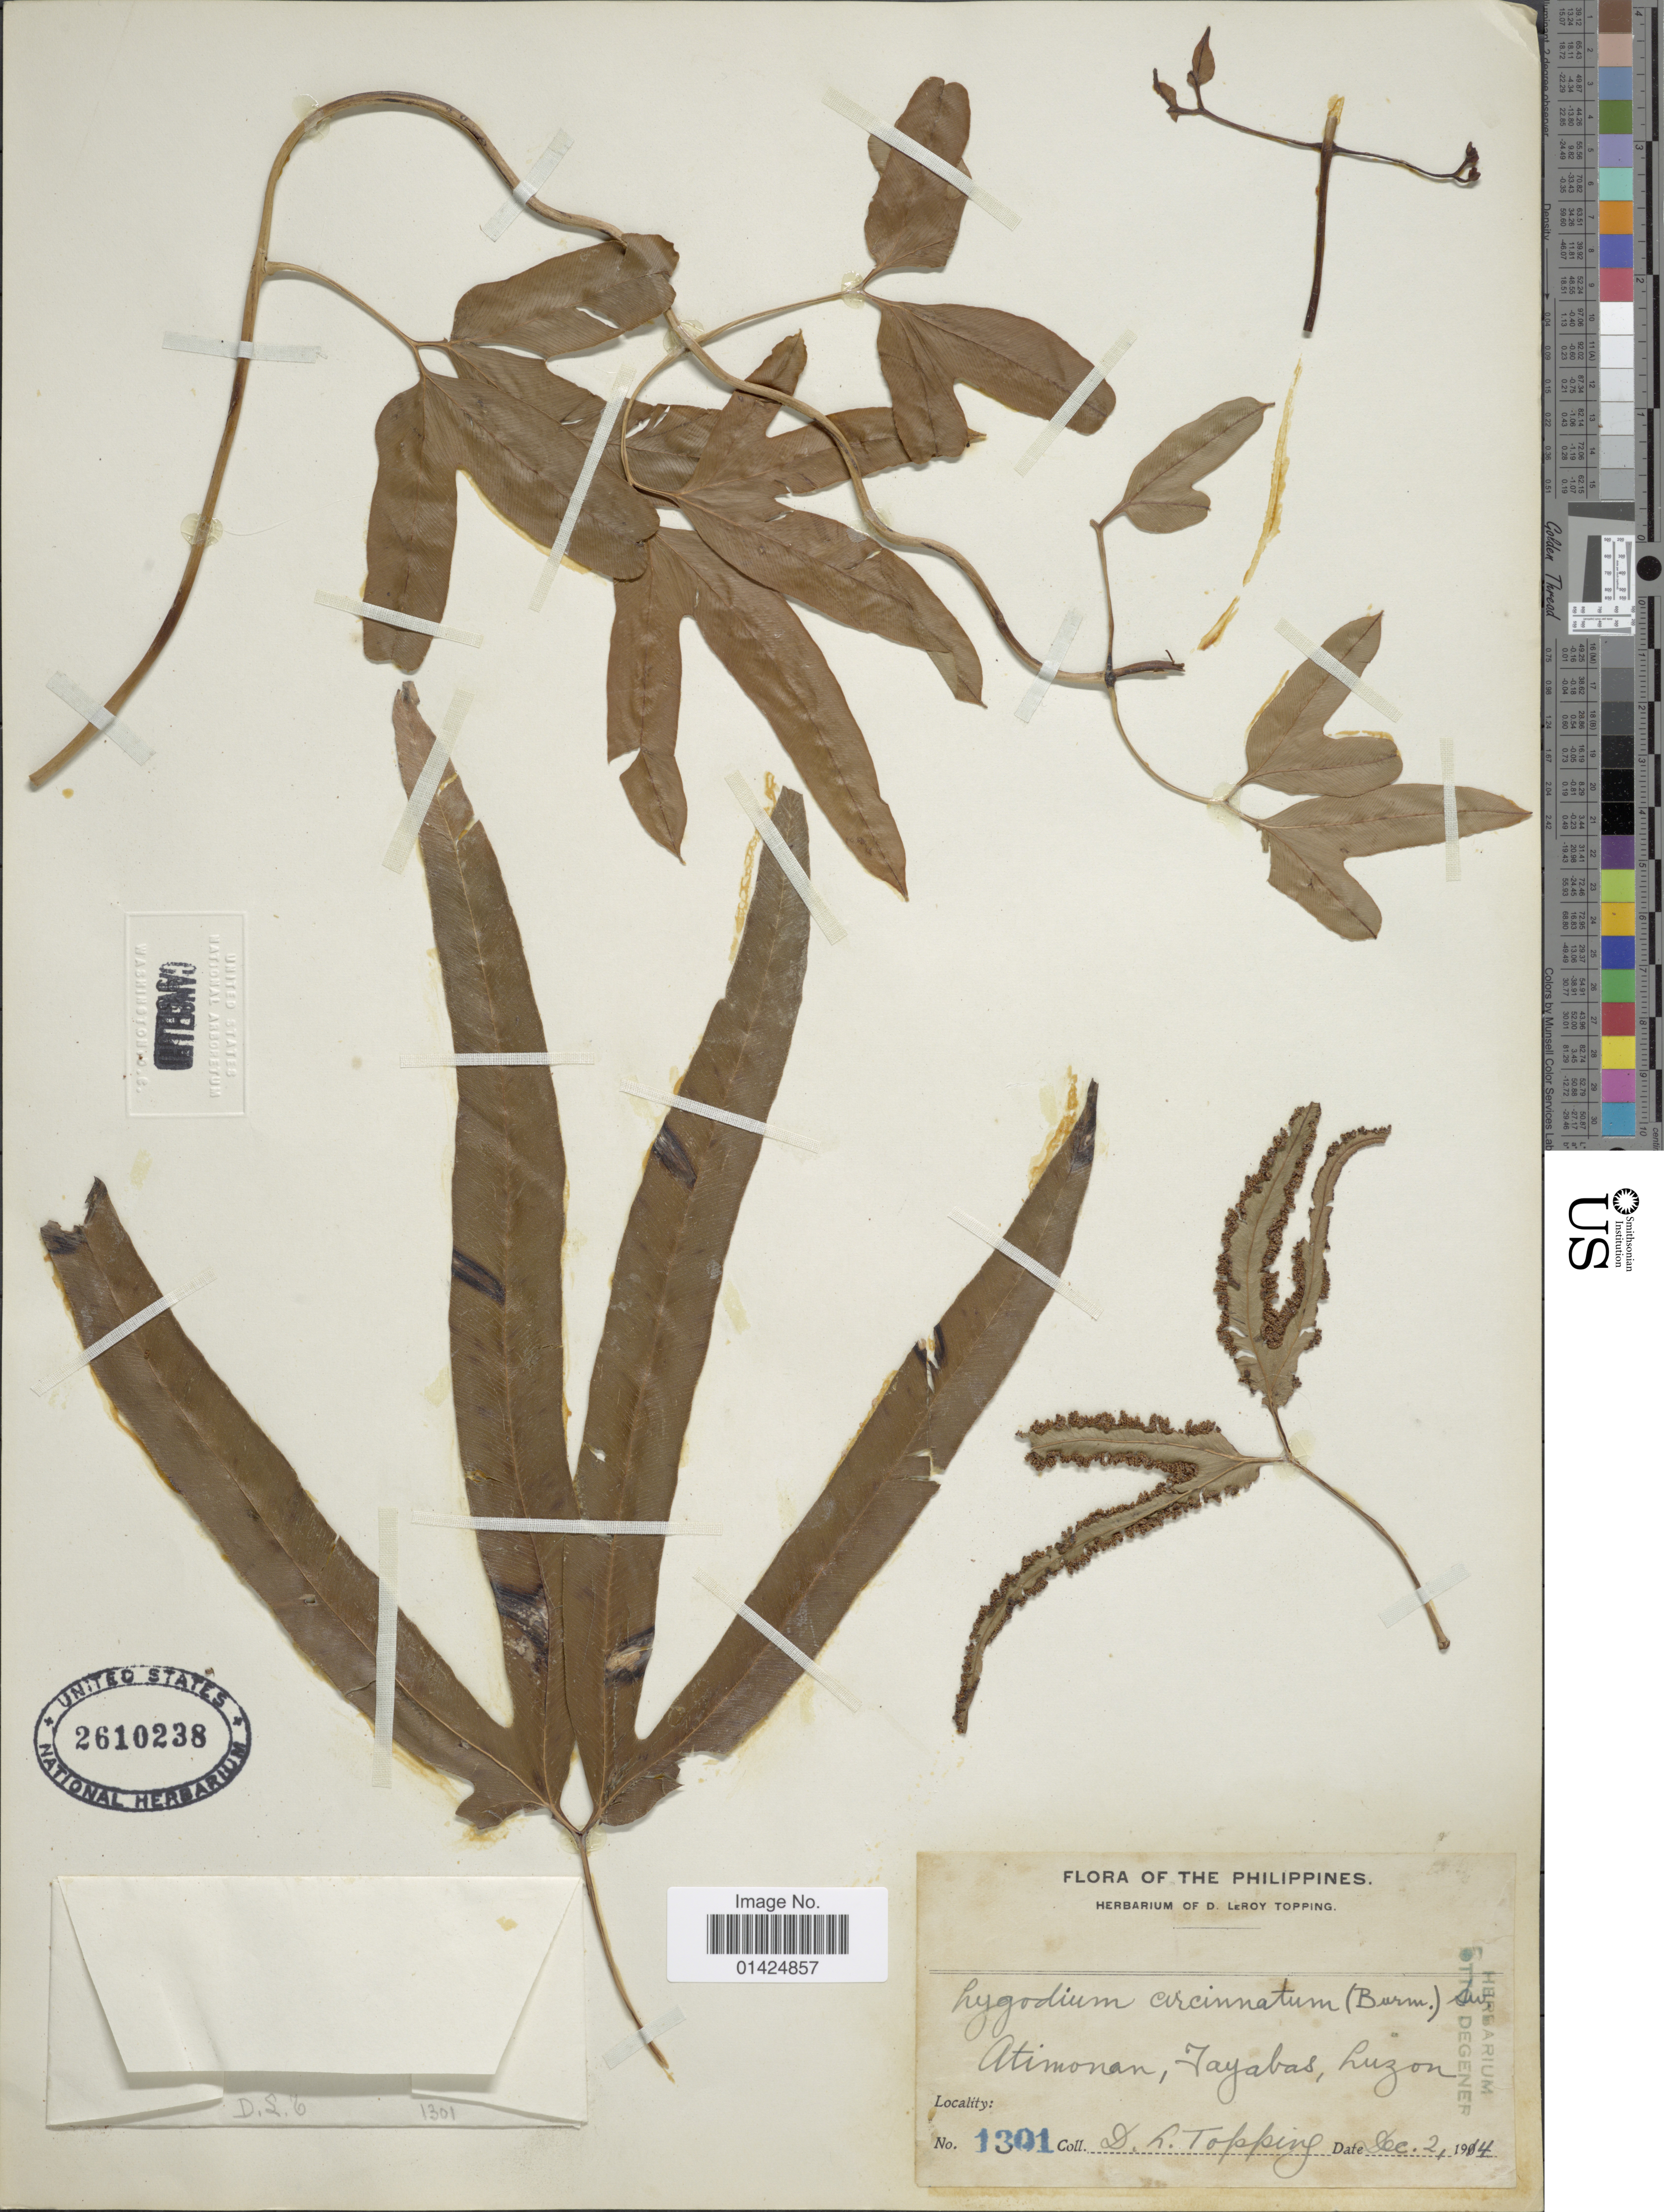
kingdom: Plantae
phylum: Tracheophyta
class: Polypodiopsida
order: Schizaeales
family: Lygodiaceae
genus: Lygodium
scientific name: Lygodium circinnatum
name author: (Burm. f.) Sw.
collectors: D. L. Topping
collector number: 1301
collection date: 1914-12-02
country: Philippines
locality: Antimonan, Tayabas, Luzon.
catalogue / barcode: US 2610238